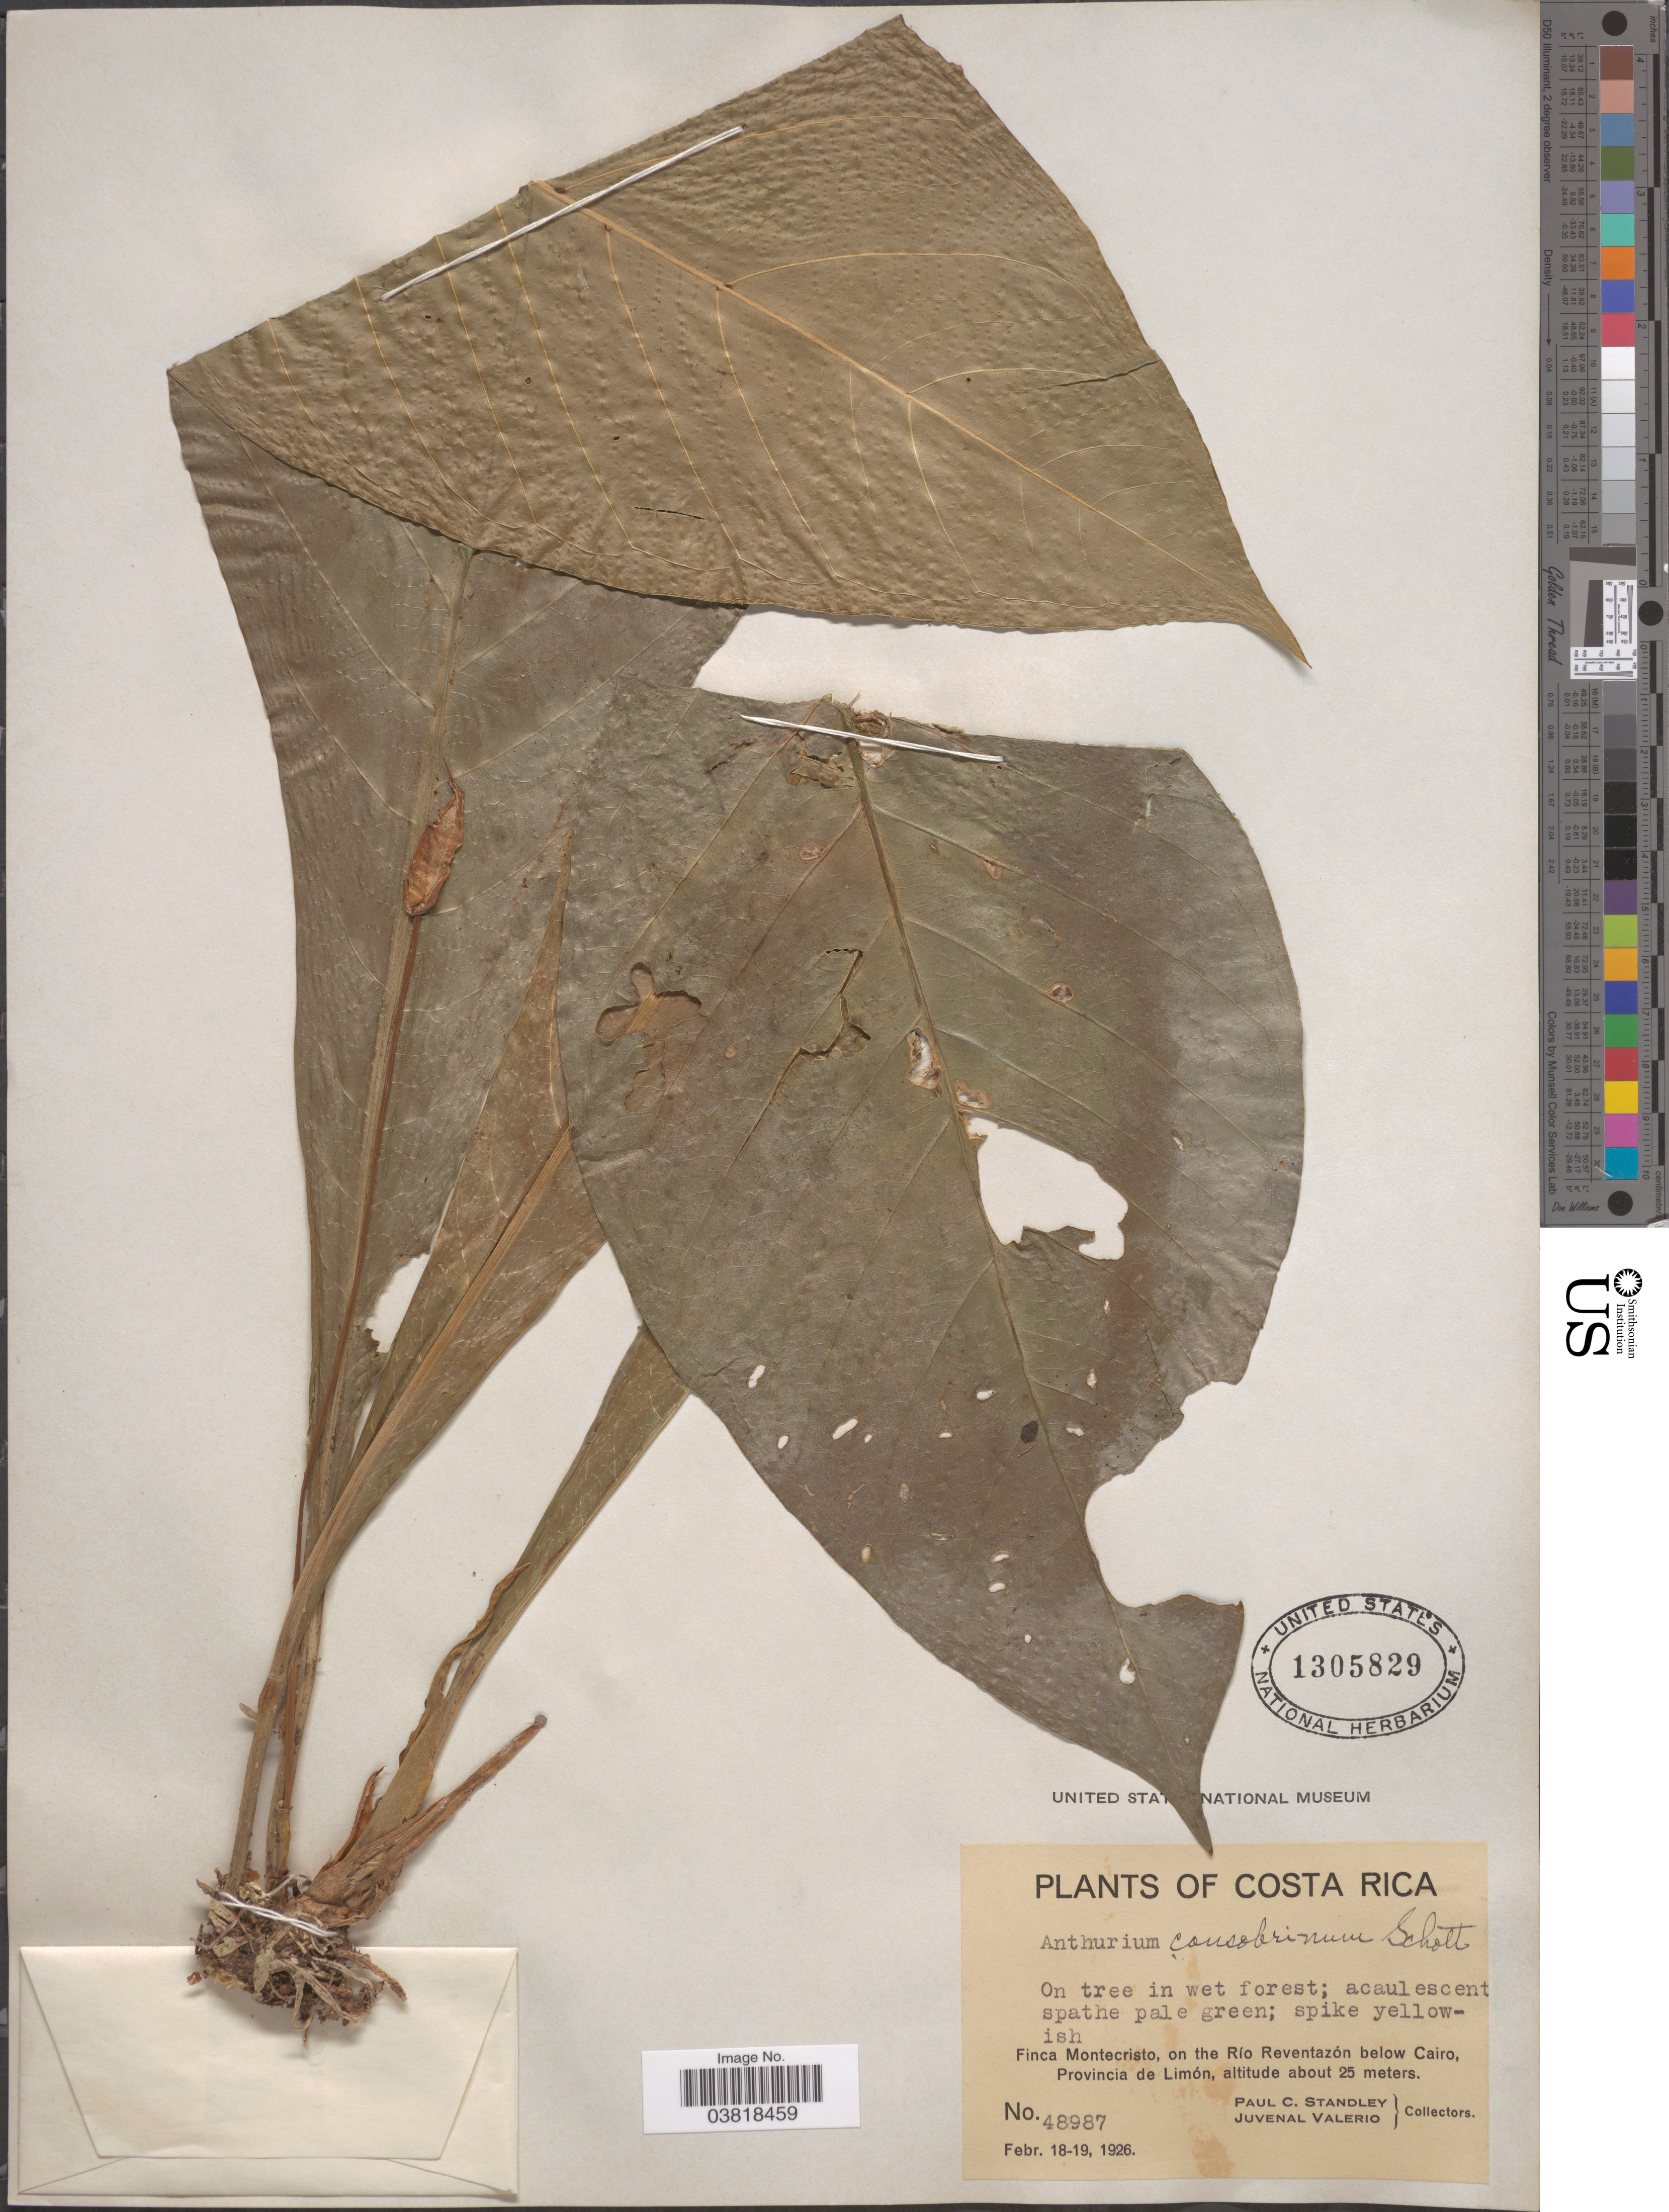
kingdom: Plantae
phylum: Tracheophyta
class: Liliopsida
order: Alismatales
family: Araceae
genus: Anthurium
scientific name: Anthurium consobrinum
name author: Schott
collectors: P. C. Standley & J. Valerio R.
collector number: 48987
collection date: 1926-02-18/1926-02-19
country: Costa Rica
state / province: Limón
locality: Finca Montecristo, on the Río Reventazón below Cairo.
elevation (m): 25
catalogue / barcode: US 1305829